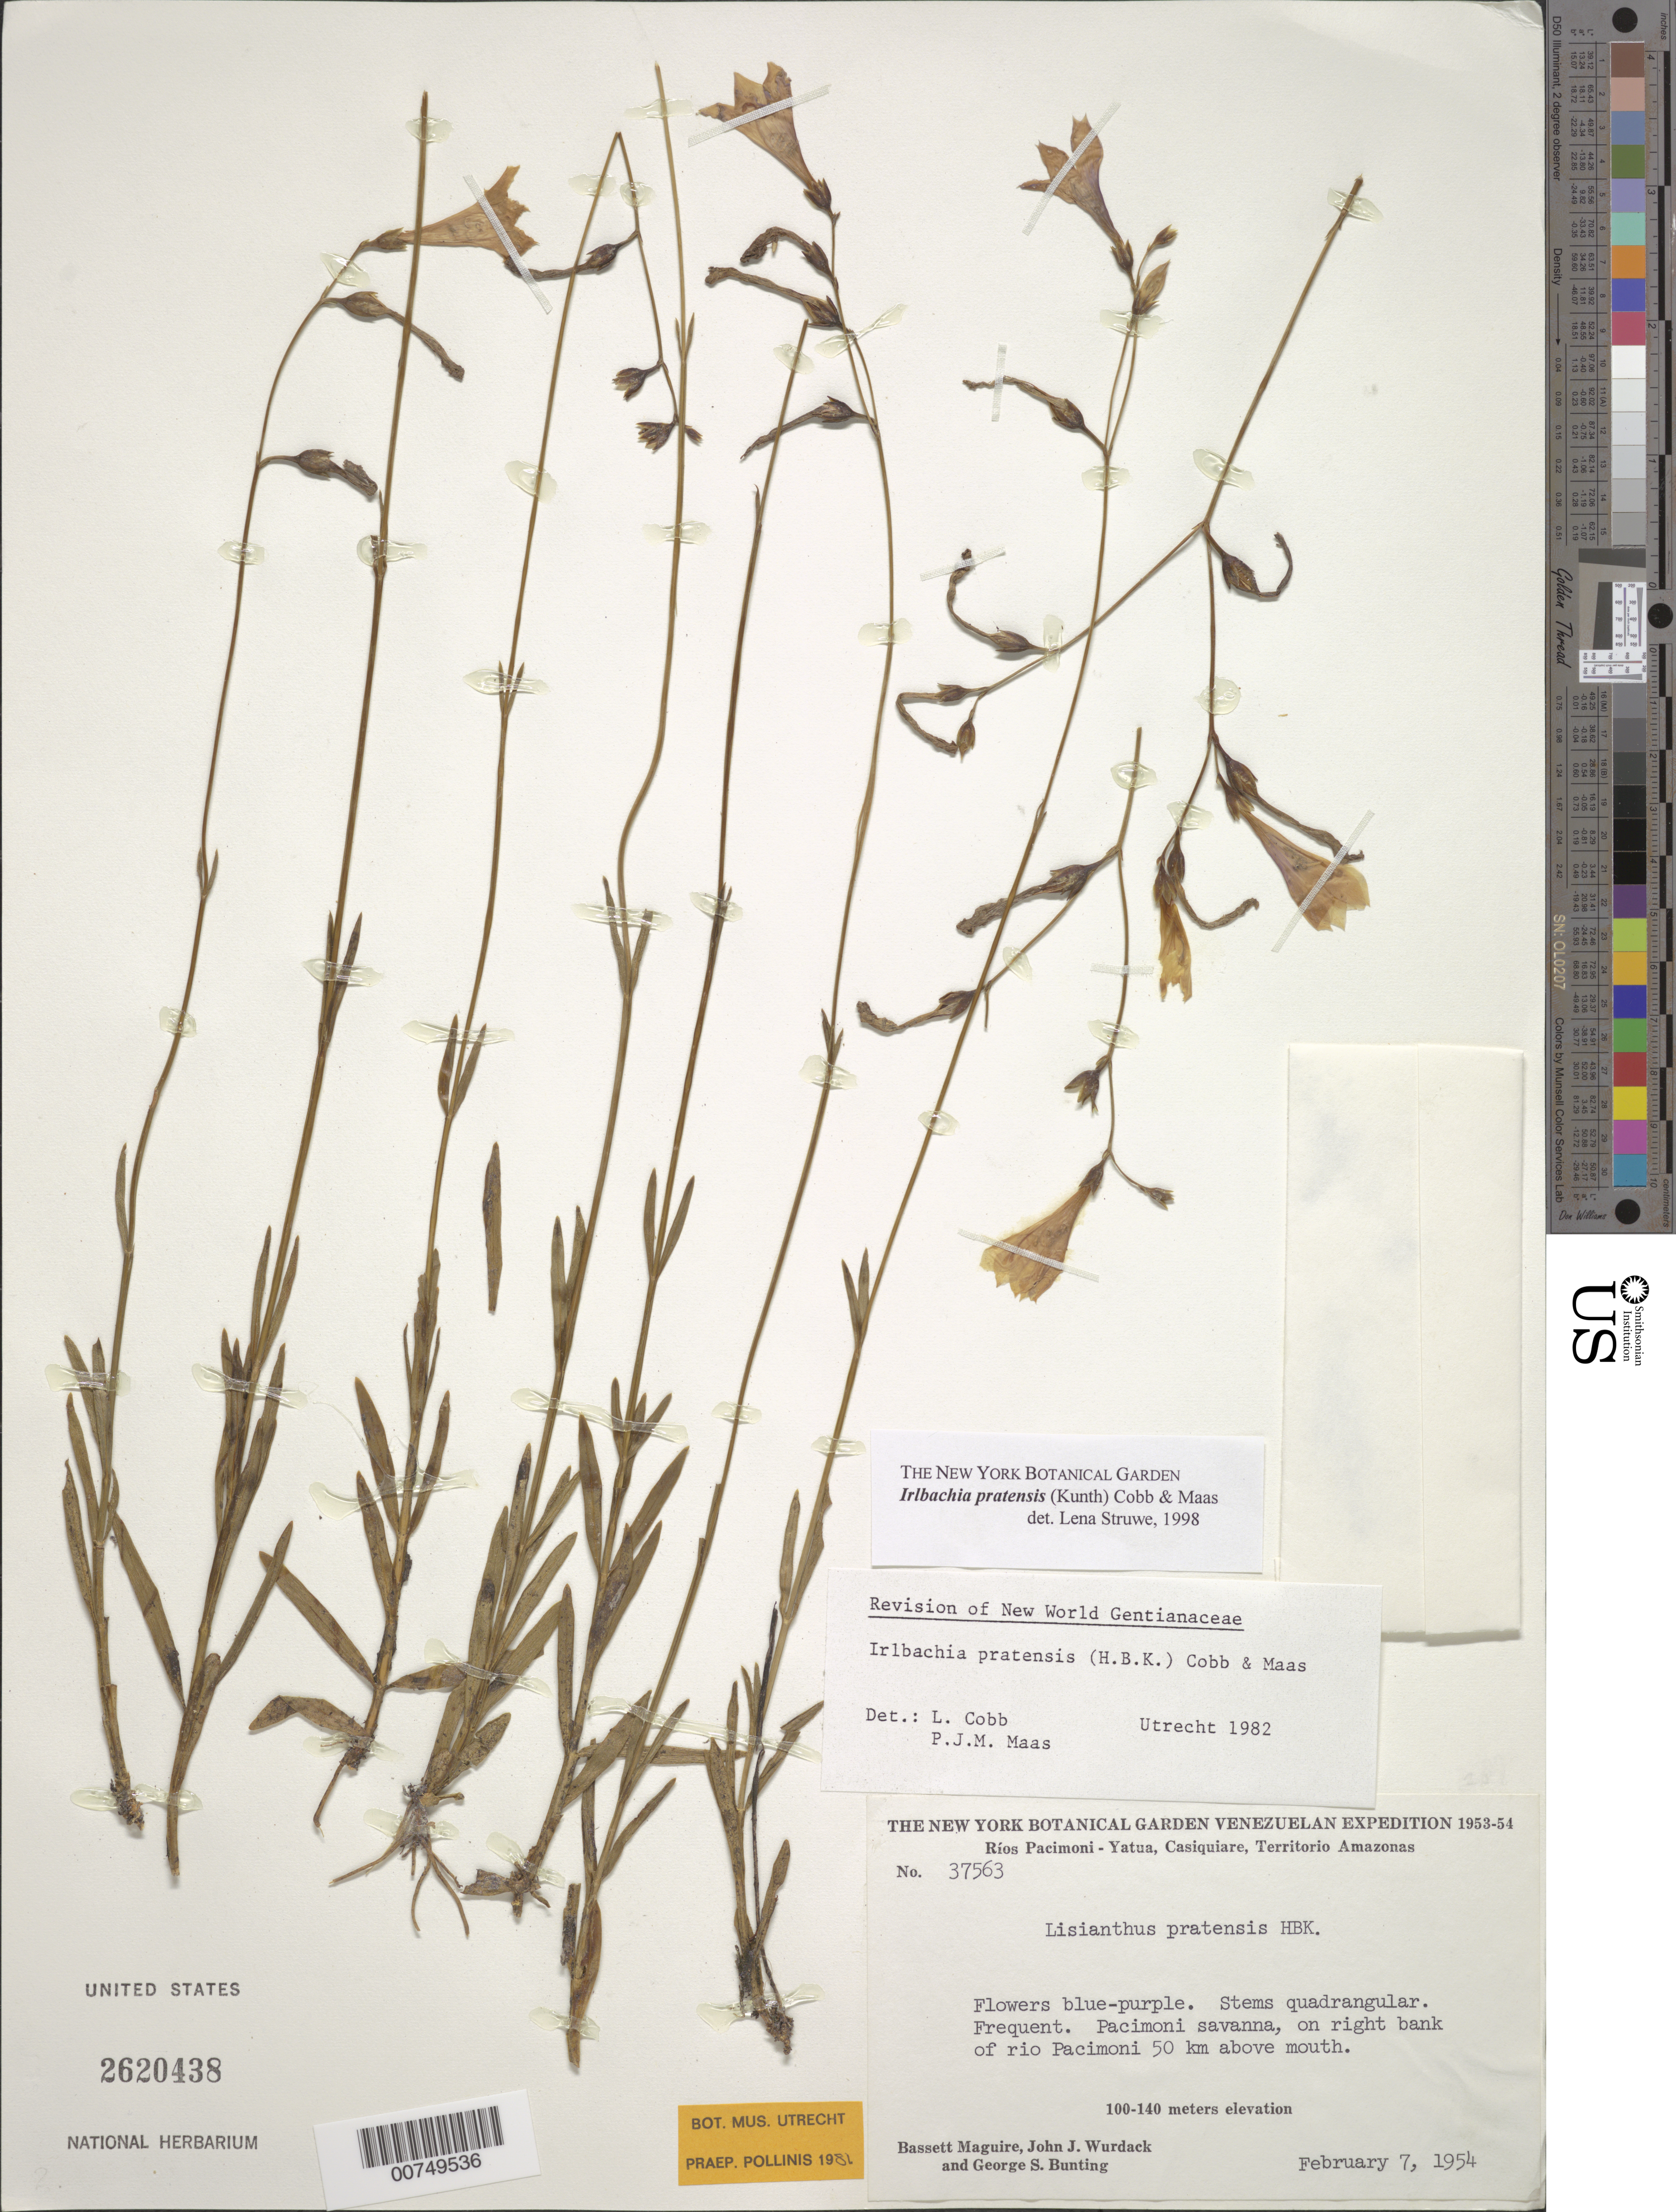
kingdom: Plantae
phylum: Tracheophyta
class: Magnoliopsida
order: Gentianales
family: Gentianaceae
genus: Irlbachia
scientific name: Irlbachia pratensis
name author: (Kunth) L. Cobb & Maas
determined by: Struwe, L.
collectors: B. Maguire, J. J. Wurdack & G. S. Bunting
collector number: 37563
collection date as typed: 7-Feb-54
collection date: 1954-02-07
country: Venezuela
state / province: Amazonas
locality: Pacimoni Savanna, Río Pacimoni, 50 km above mouth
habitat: Savanna on right bank of rio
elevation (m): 100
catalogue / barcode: US 2620438